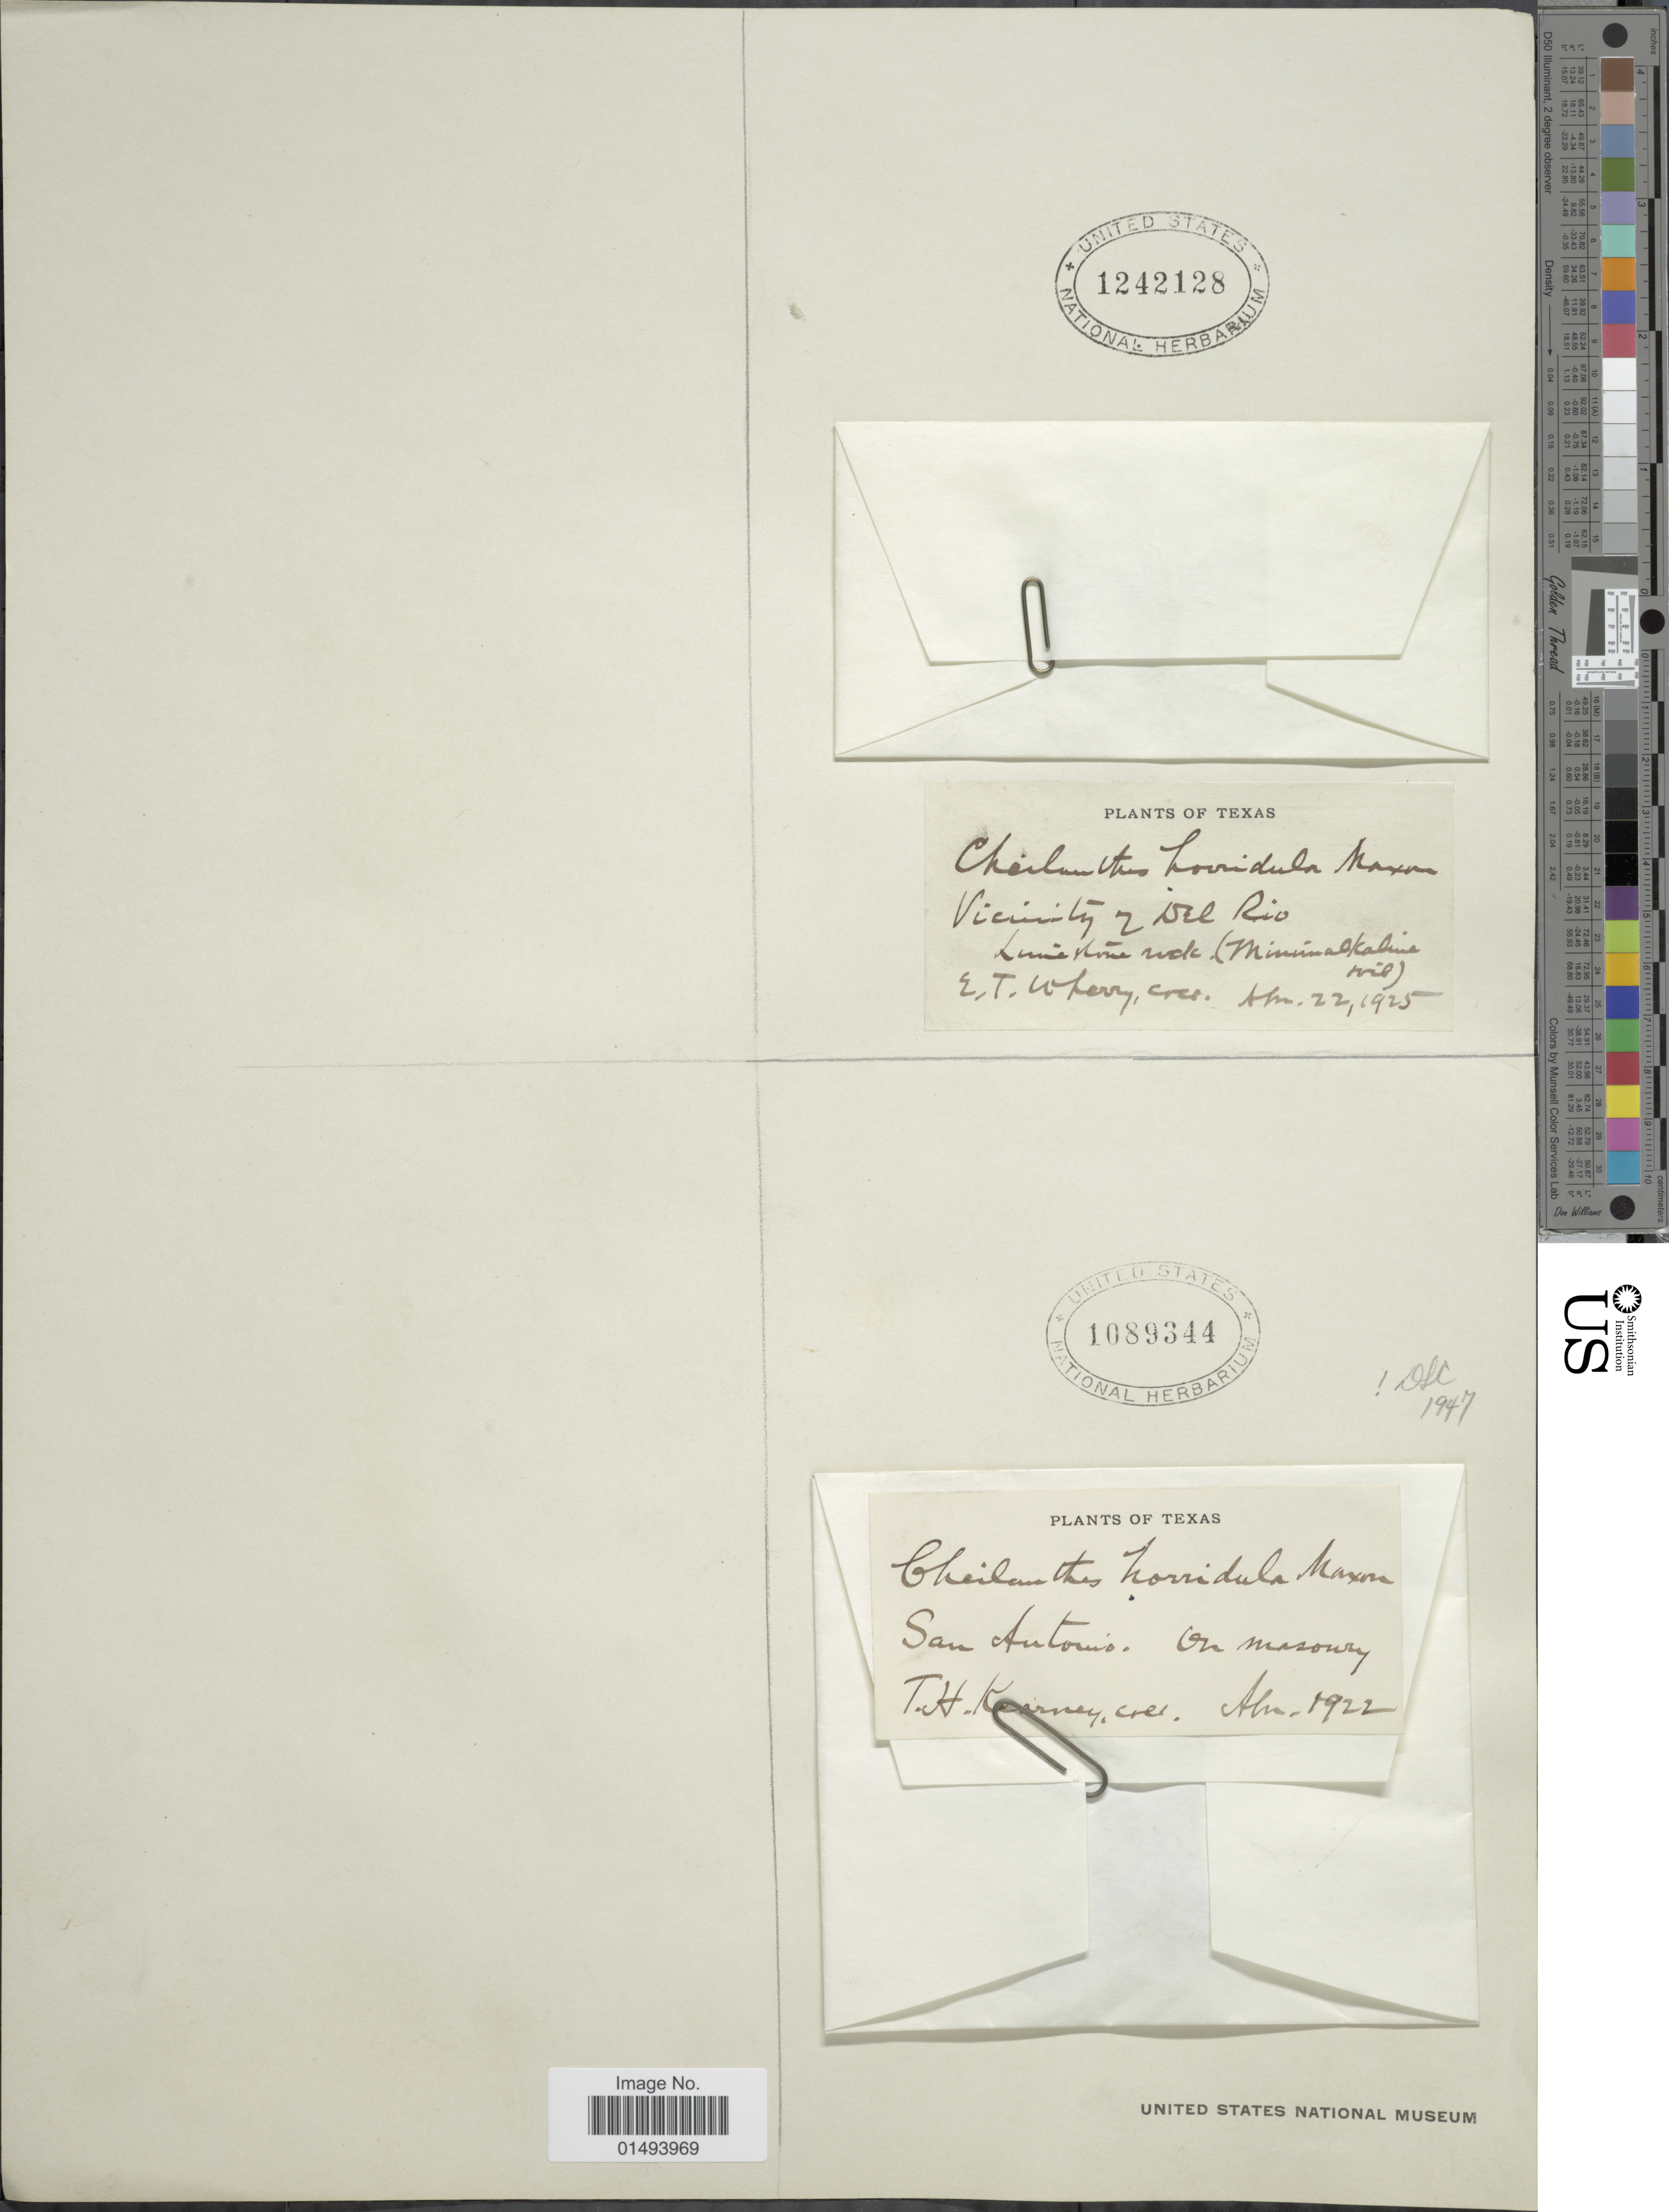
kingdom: Plantae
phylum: Tracheophyta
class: Polypodiopsida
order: Polypodiales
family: Pteridaceae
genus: Myriopteris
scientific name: Myriopteris scabra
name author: (C. Chr.) Grusz & Windham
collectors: E. T. Wherry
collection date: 1925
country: United States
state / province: Texas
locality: Vicinity of Del Rio, Limestone rock (Minera alkaline soil)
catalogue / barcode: US 1242128